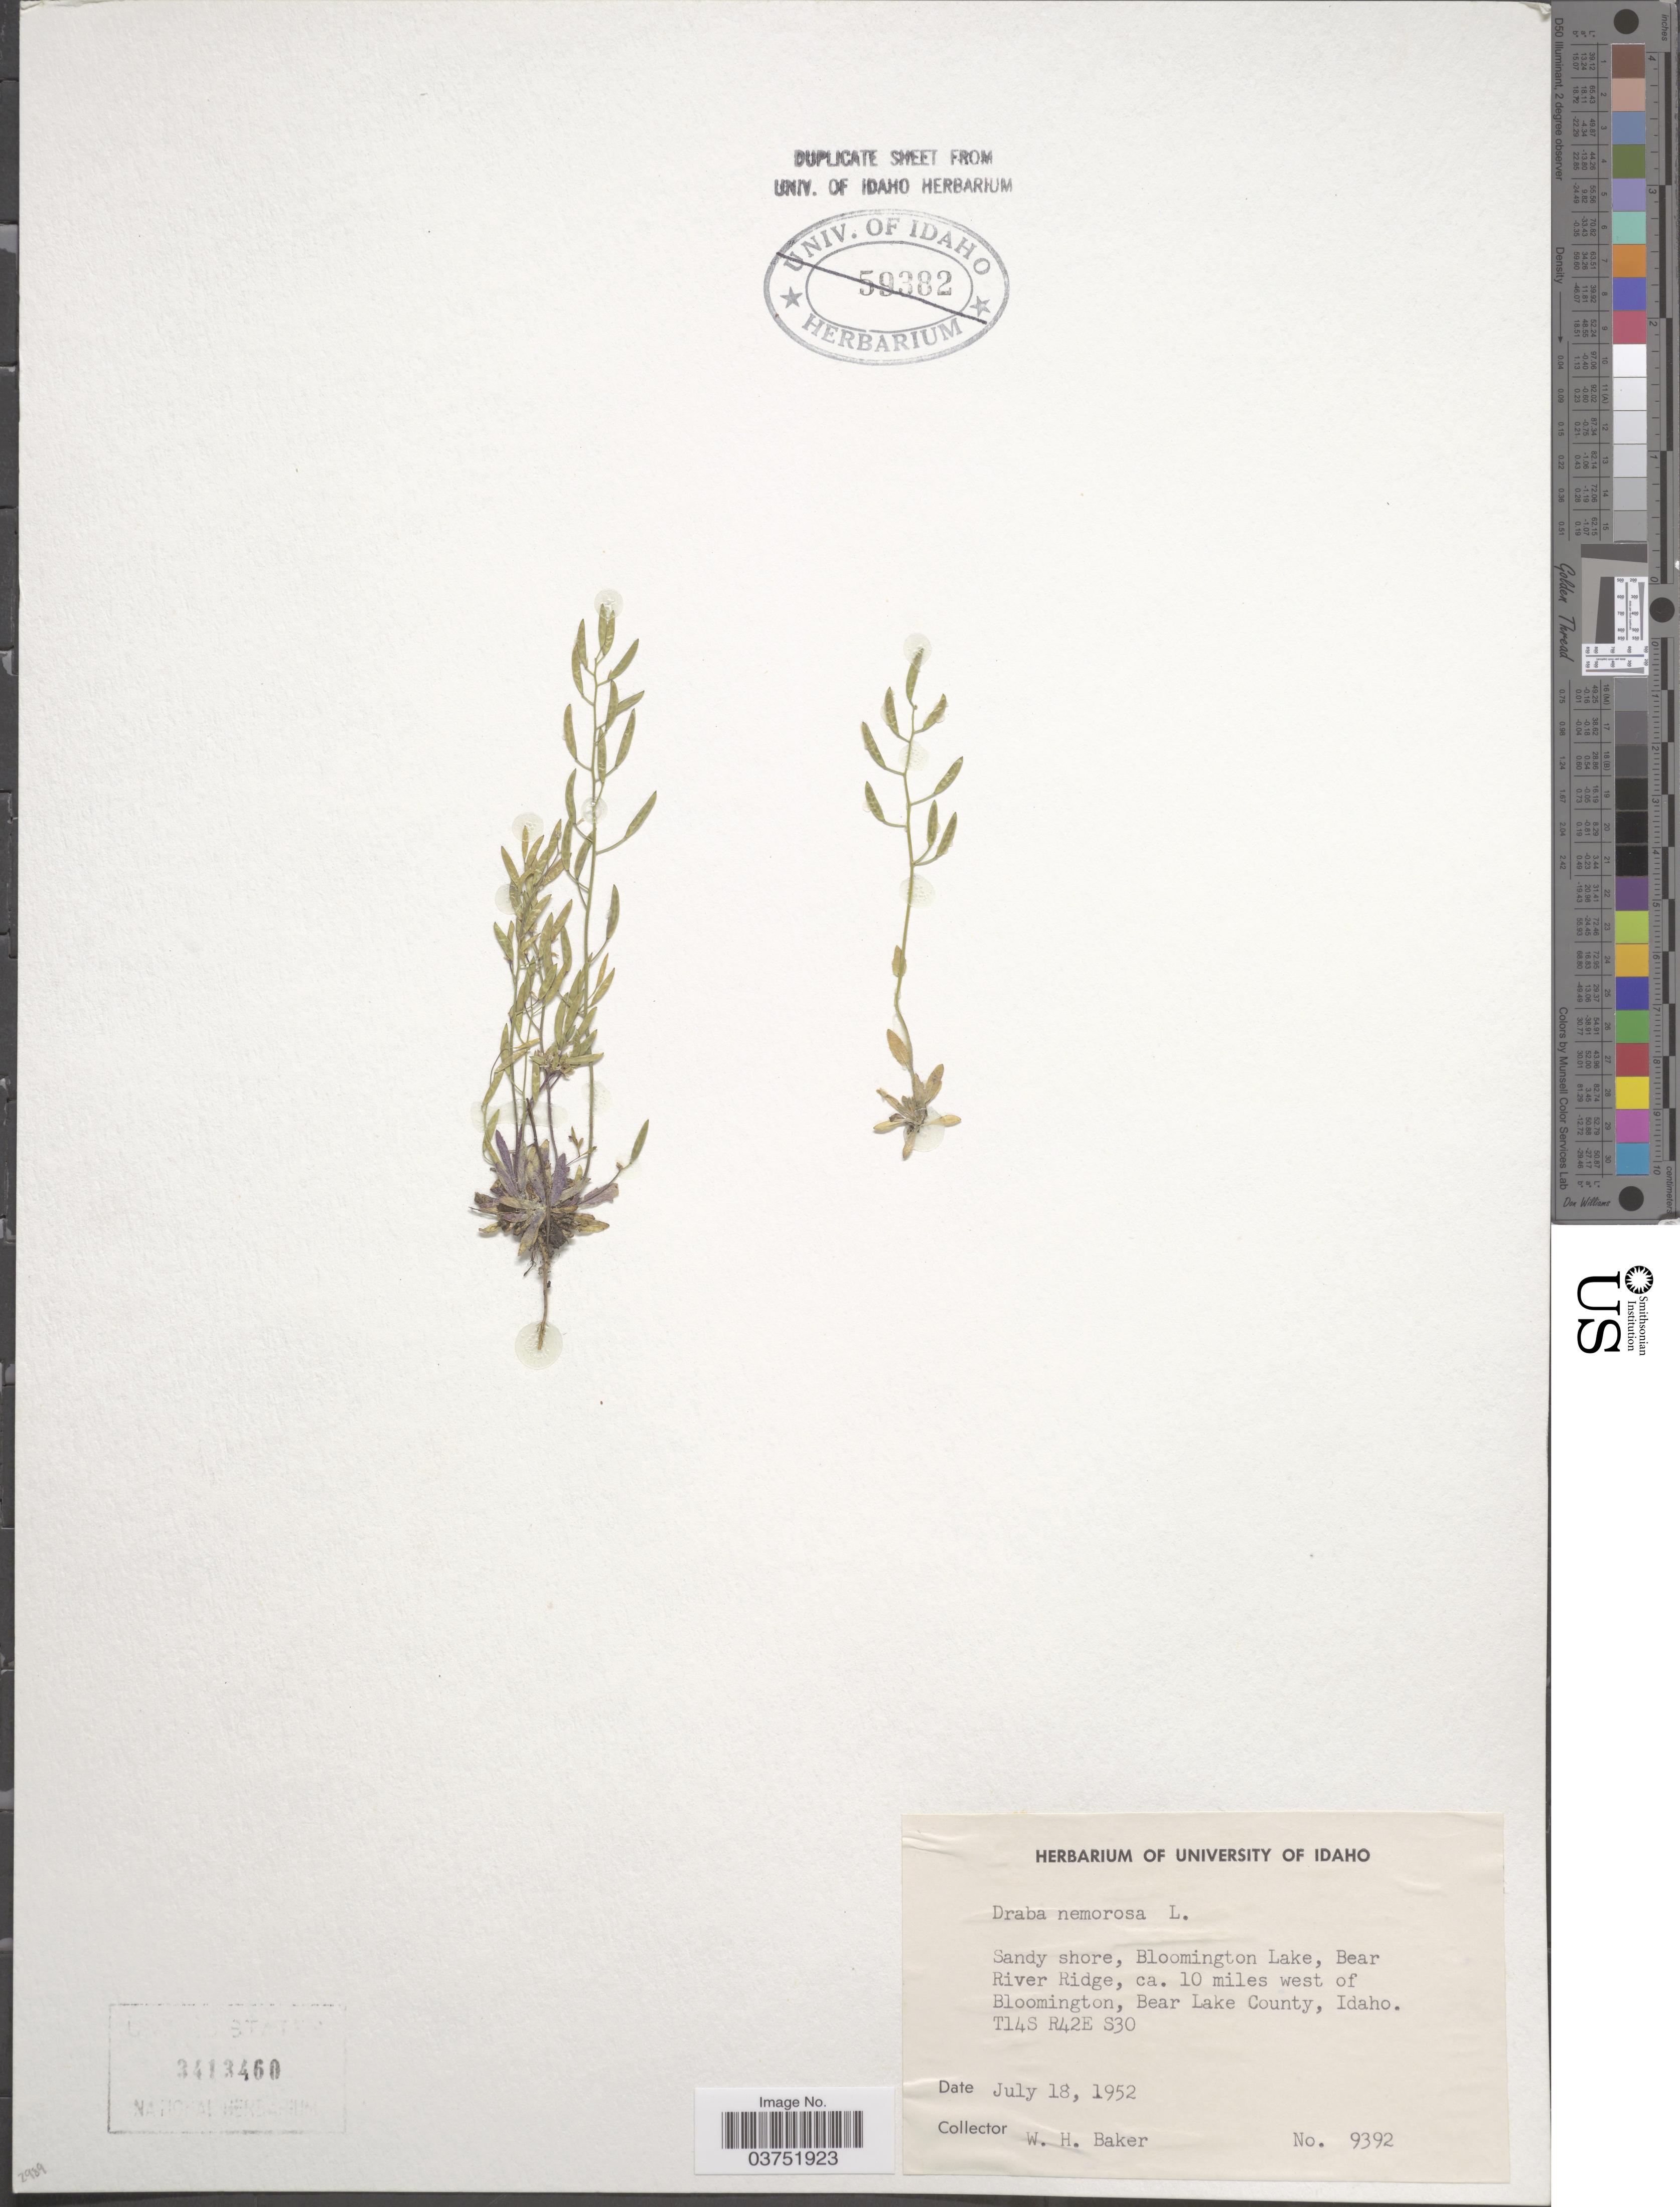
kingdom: Plantae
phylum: Tracheophyta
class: Magnoliopsida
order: Brassicales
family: Brassicaceae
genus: Draba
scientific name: Draba nemorosa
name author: L.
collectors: W. H. Baker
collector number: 9392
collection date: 1952-07-18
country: United States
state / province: Idaho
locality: Bloomington Lake, Bear River Ridge, ca. 10 miles west of Bloomington, Bear Lake County. T14S R42E S30.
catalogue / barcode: US 3413460